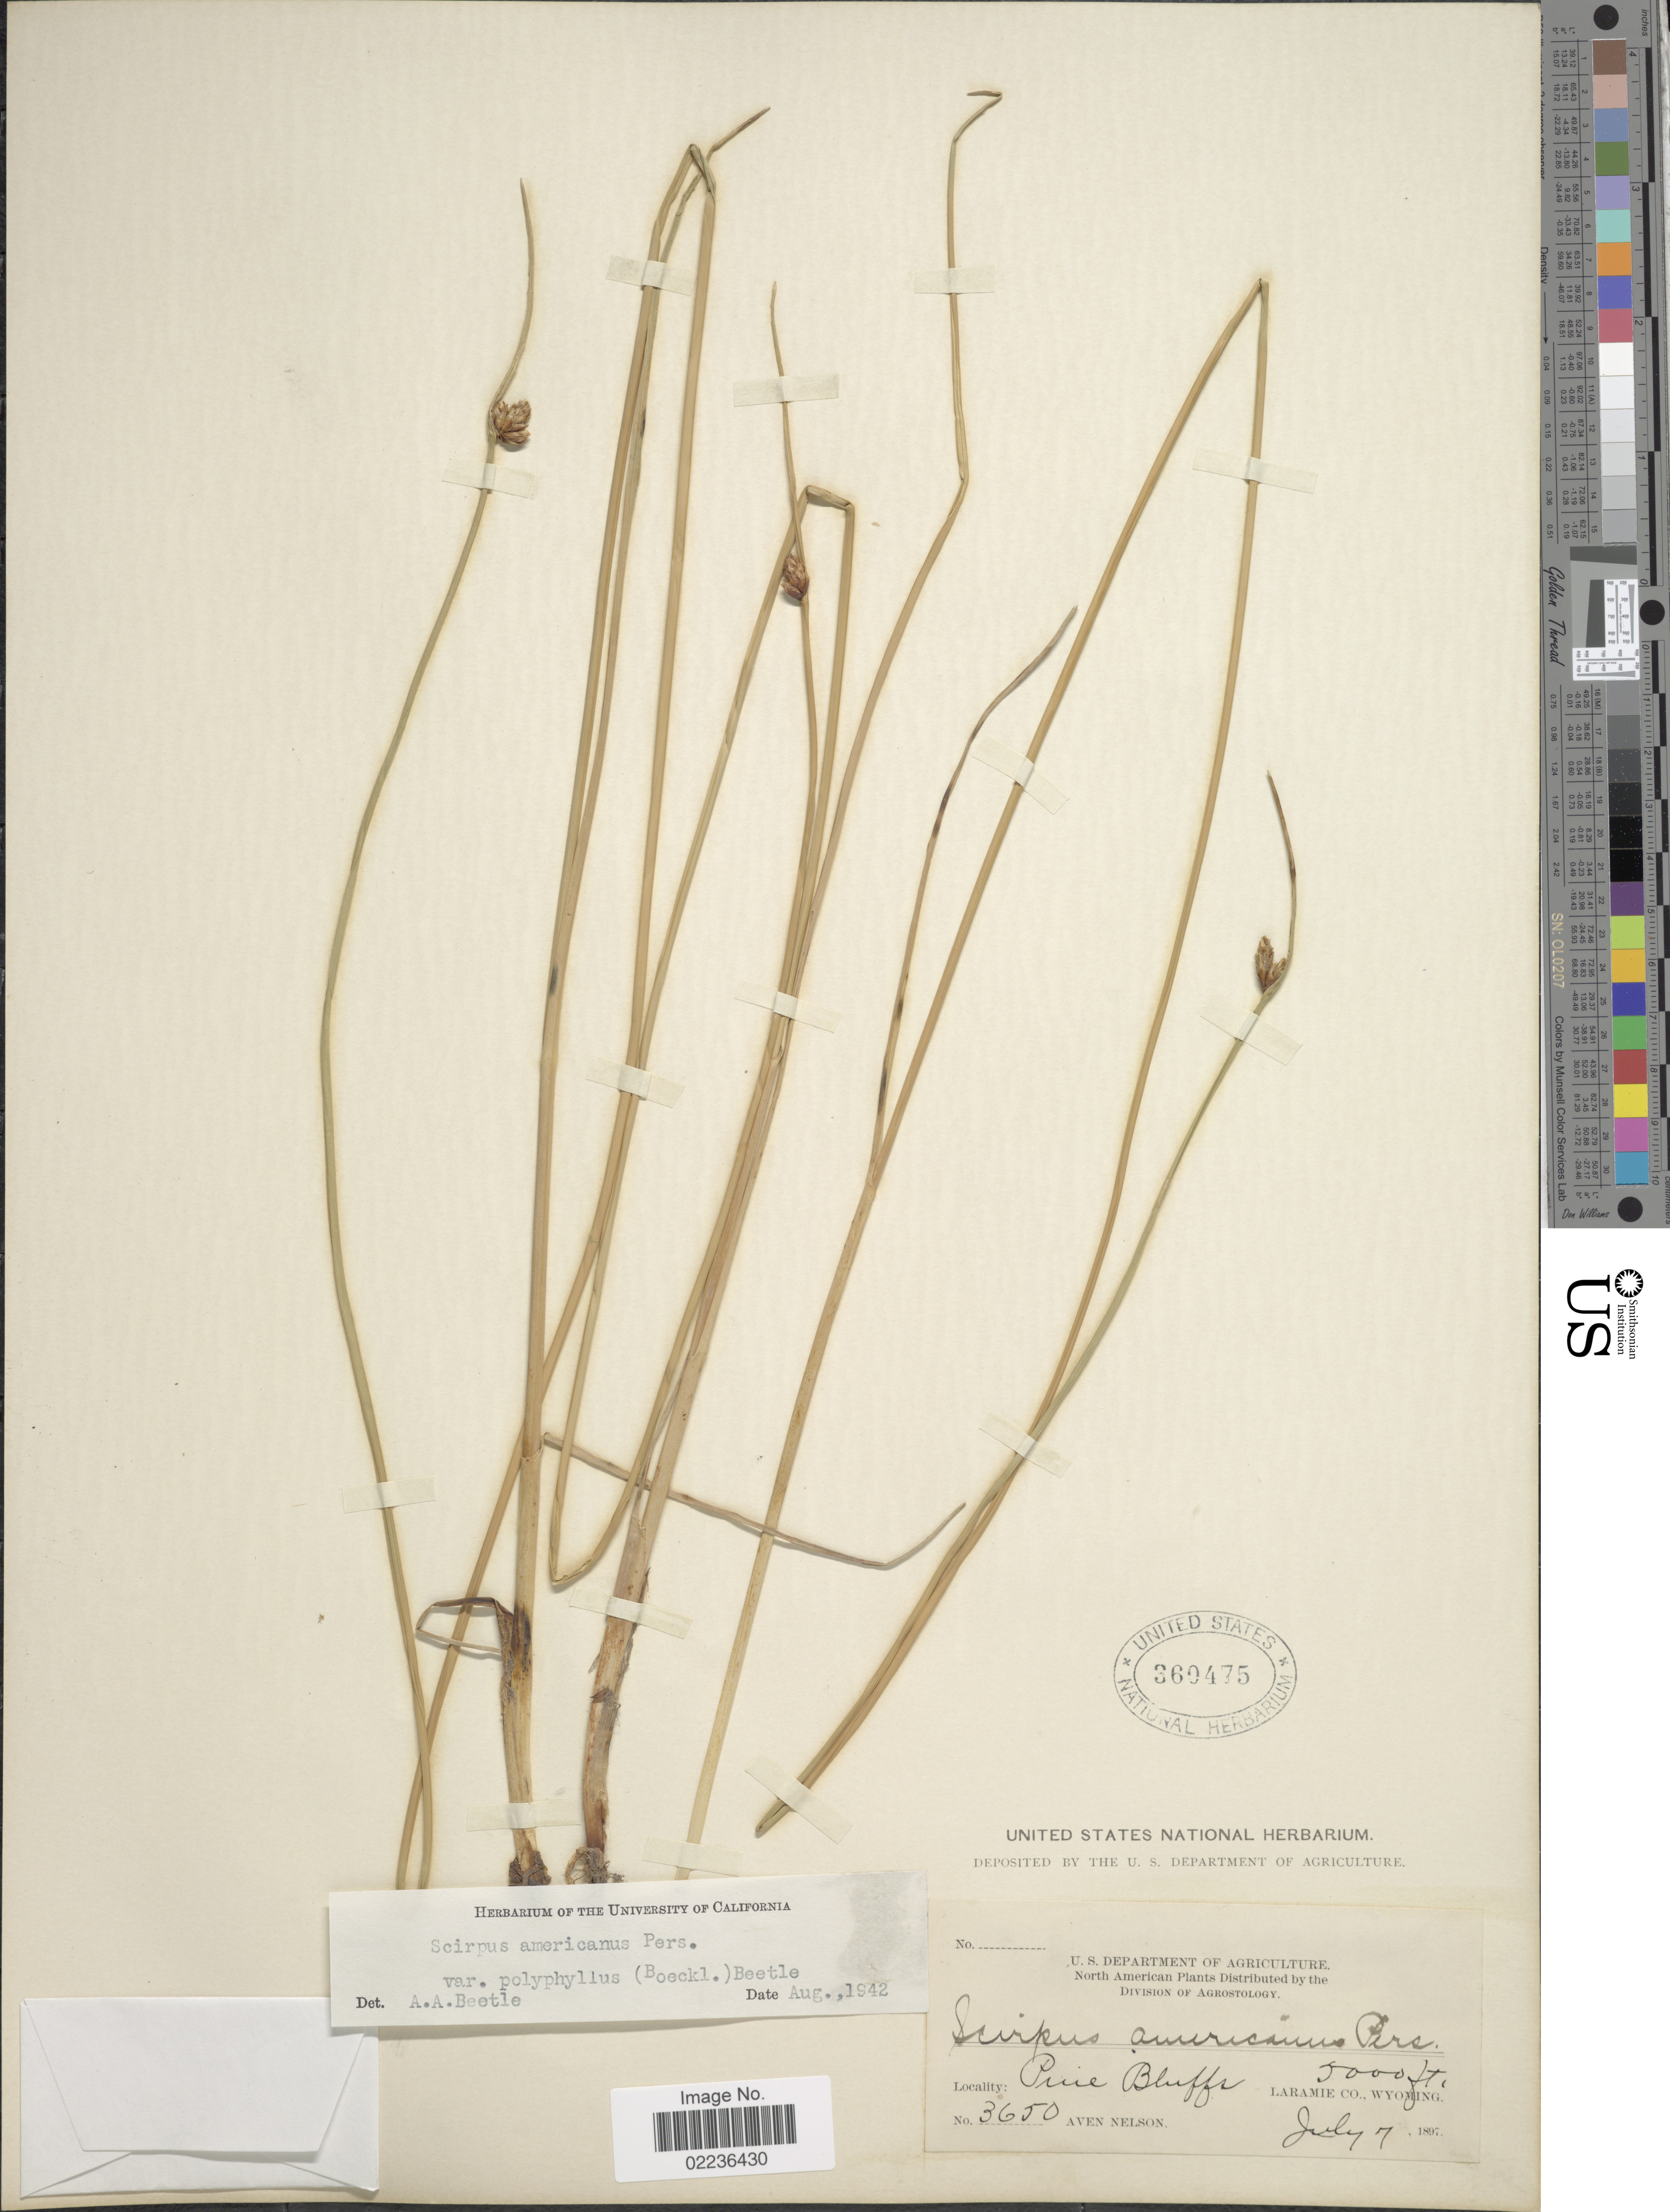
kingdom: Plantae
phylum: Tracheophyta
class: Liliopsida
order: Poales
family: Cyperaceae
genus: Schoenoplectus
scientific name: Schoenoplectus pungens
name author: (Vahl) Palla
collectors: A. Nelson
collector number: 3650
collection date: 1897-07-07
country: United States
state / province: Wyoming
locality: Prairie Bluffs, Laramie Co.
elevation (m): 1524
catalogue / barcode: US 360475